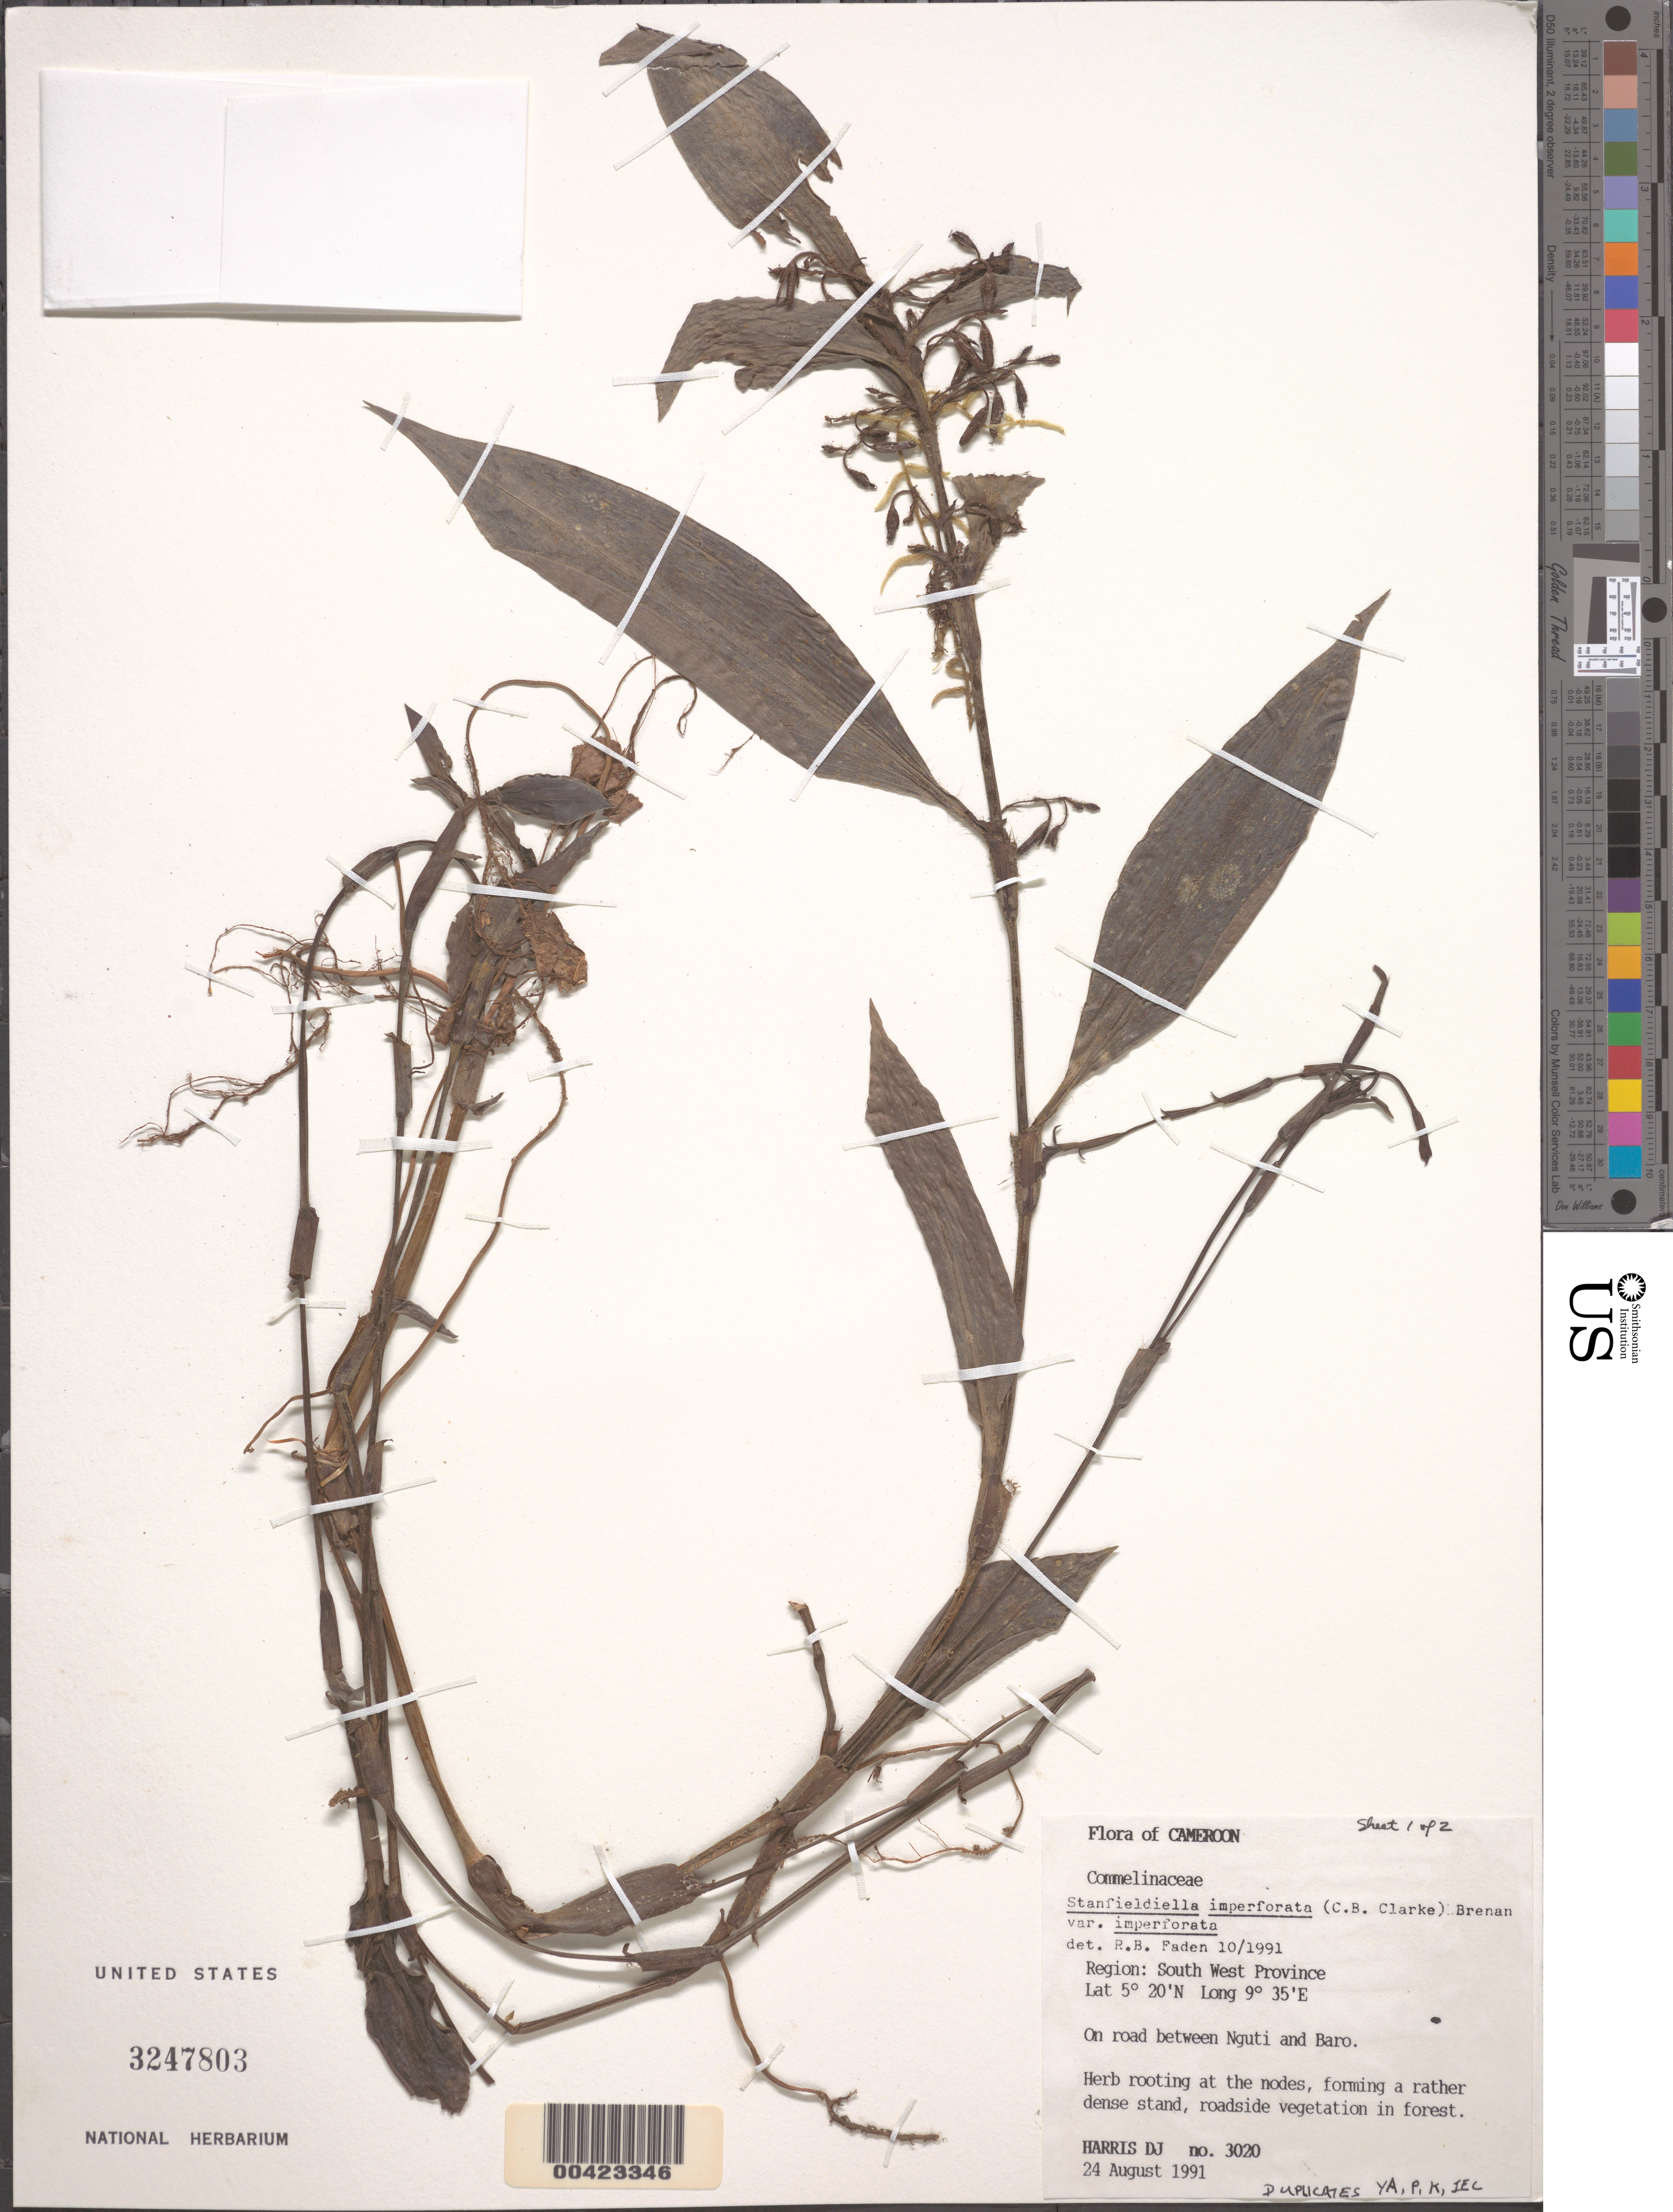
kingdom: Plantae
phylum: Tracheophyta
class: Liliopsida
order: Commelinales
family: Commelinaceae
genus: Stanfieldiella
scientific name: Stanfieldiella imperforata var. imperforata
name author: (C.B. Clarke) Brenan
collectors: D. J. Harris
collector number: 3020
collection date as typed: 24 Aug 1991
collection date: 1991-08-24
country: Cameroon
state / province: Sud-Ouest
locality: On road between nguti and baro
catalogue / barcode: US 3247803